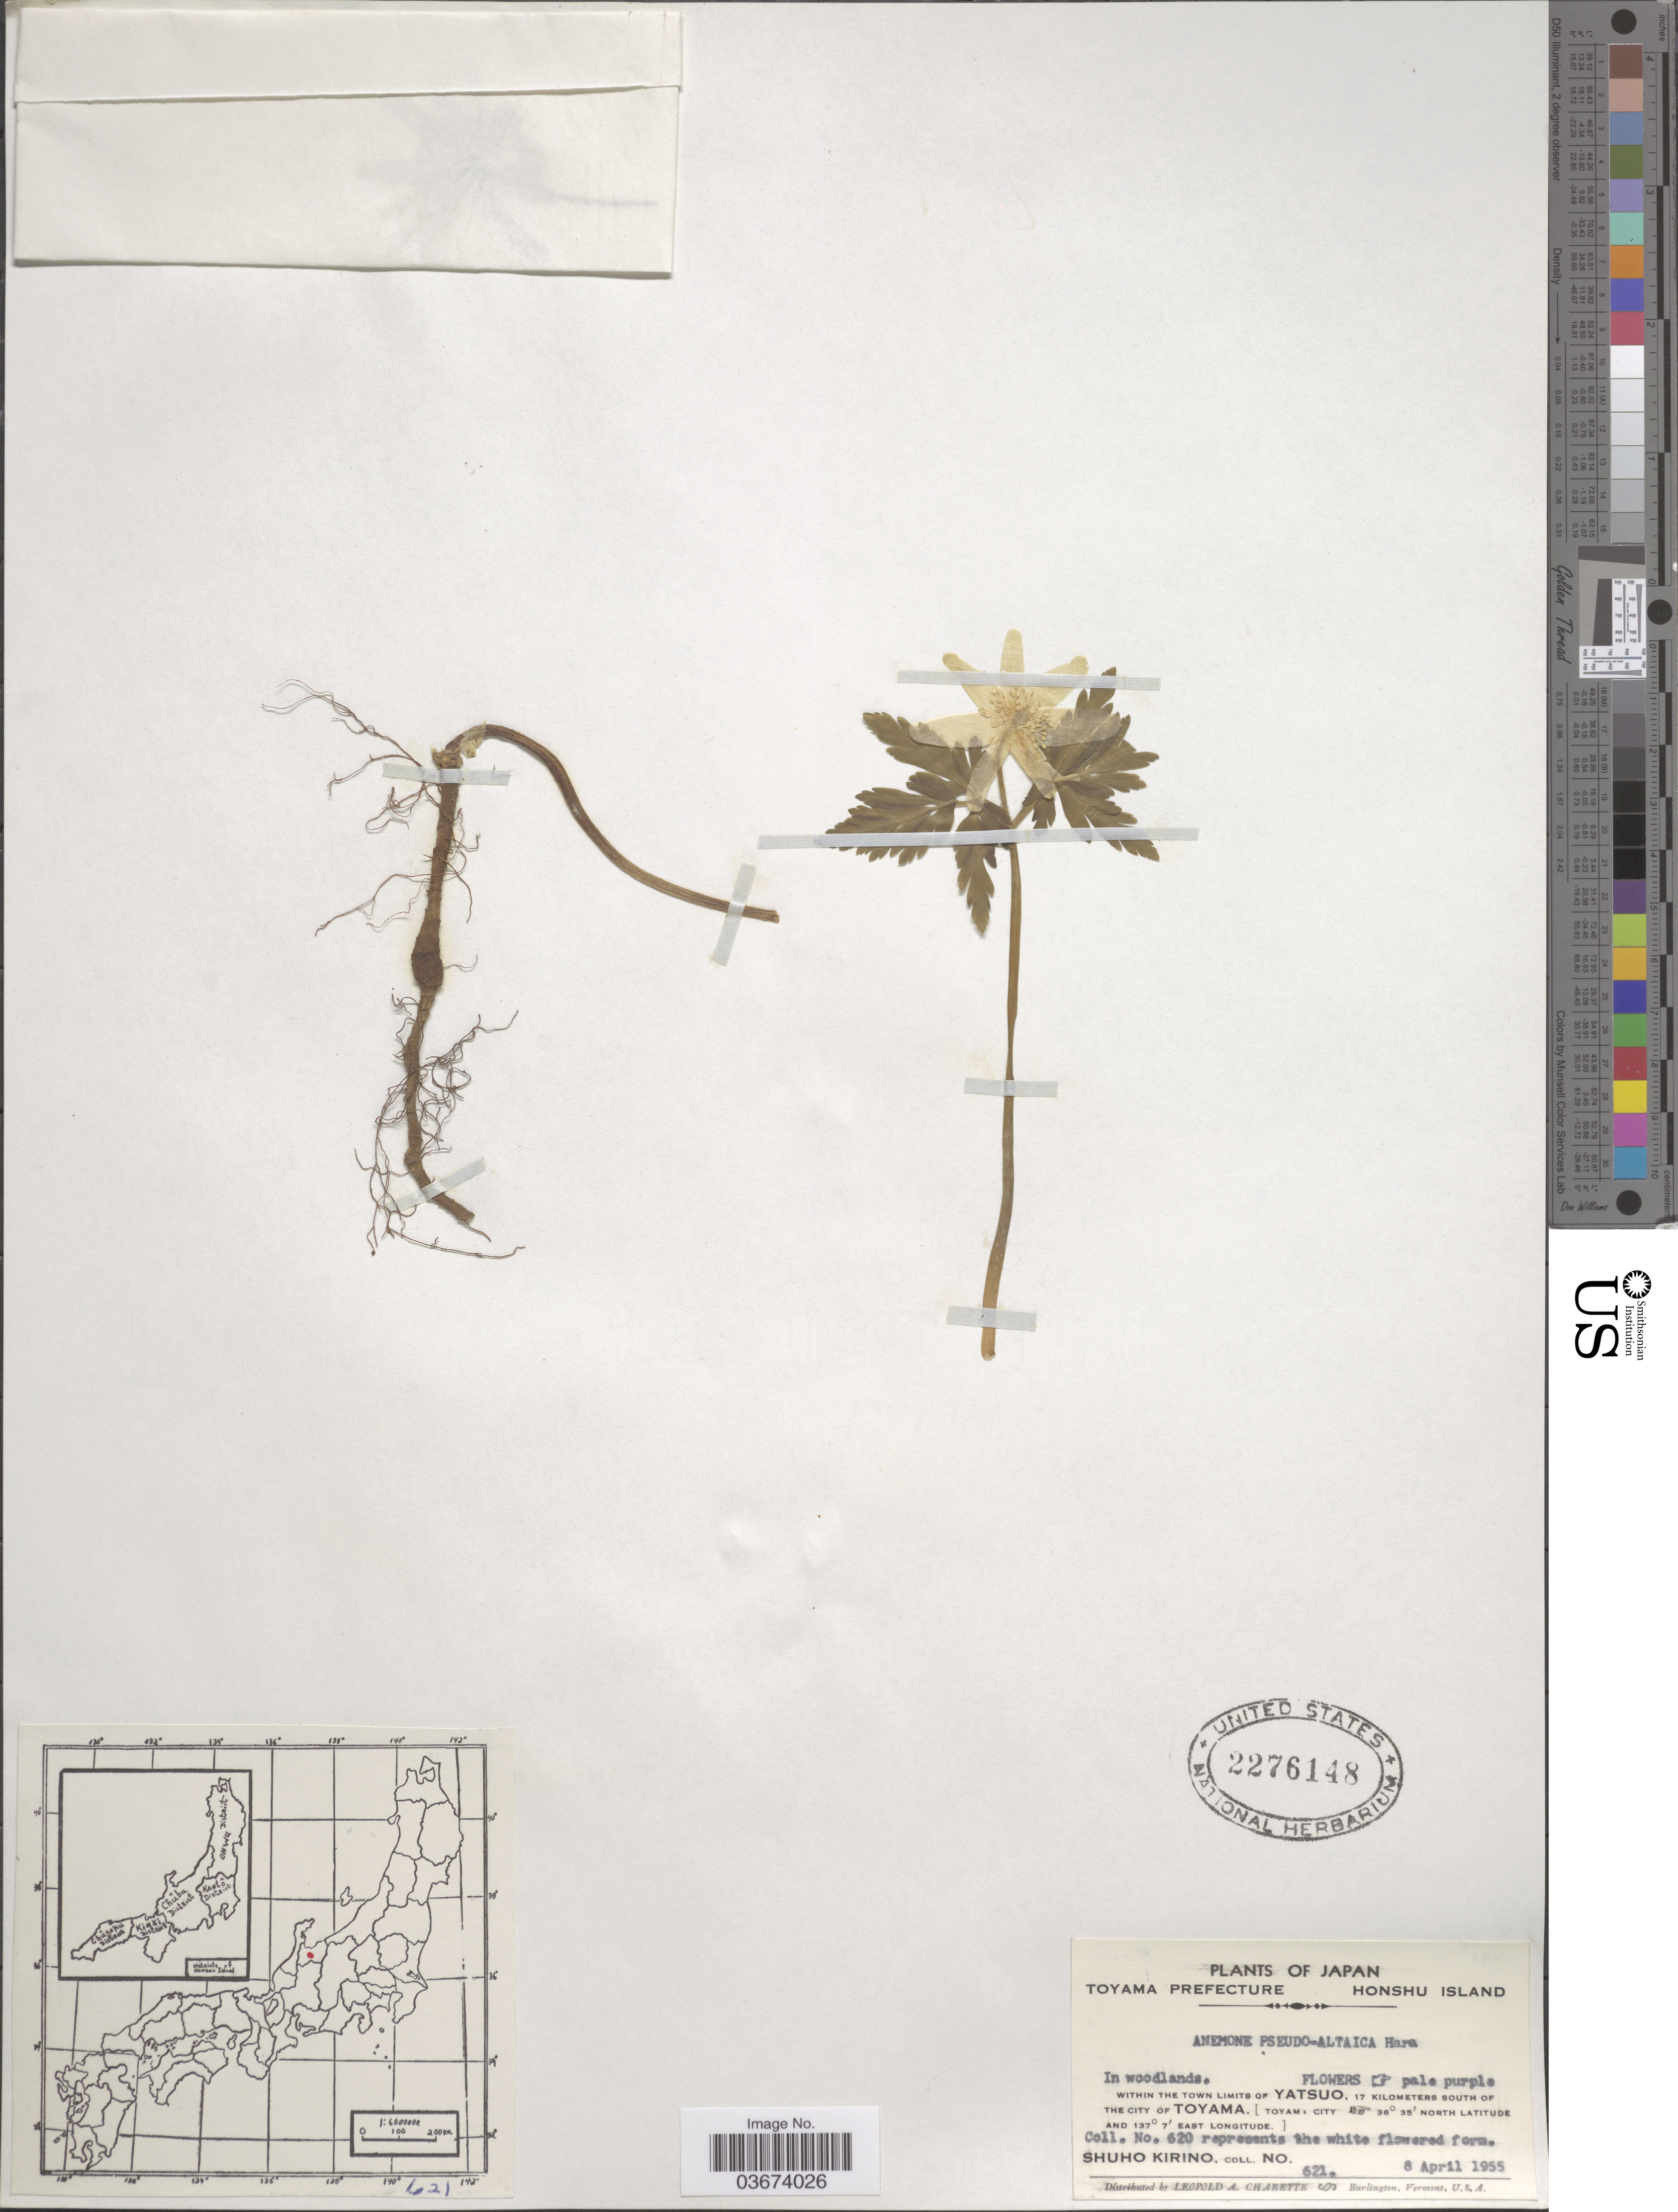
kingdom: Plantae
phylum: Tracheophyta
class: Magnoliopsida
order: Ranunculales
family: Ranunculaceae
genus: Anemone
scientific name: Anemone pseudoaltaica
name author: H. Hara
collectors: S. Kirino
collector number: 621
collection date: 1955-04-08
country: Japan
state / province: Toyama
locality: Toyama Prefecture. Honshu Island. Within the town limits of Yatsuo, 17 kilometers south of the city of Toyama. [Toyama City].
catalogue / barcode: US 2276148